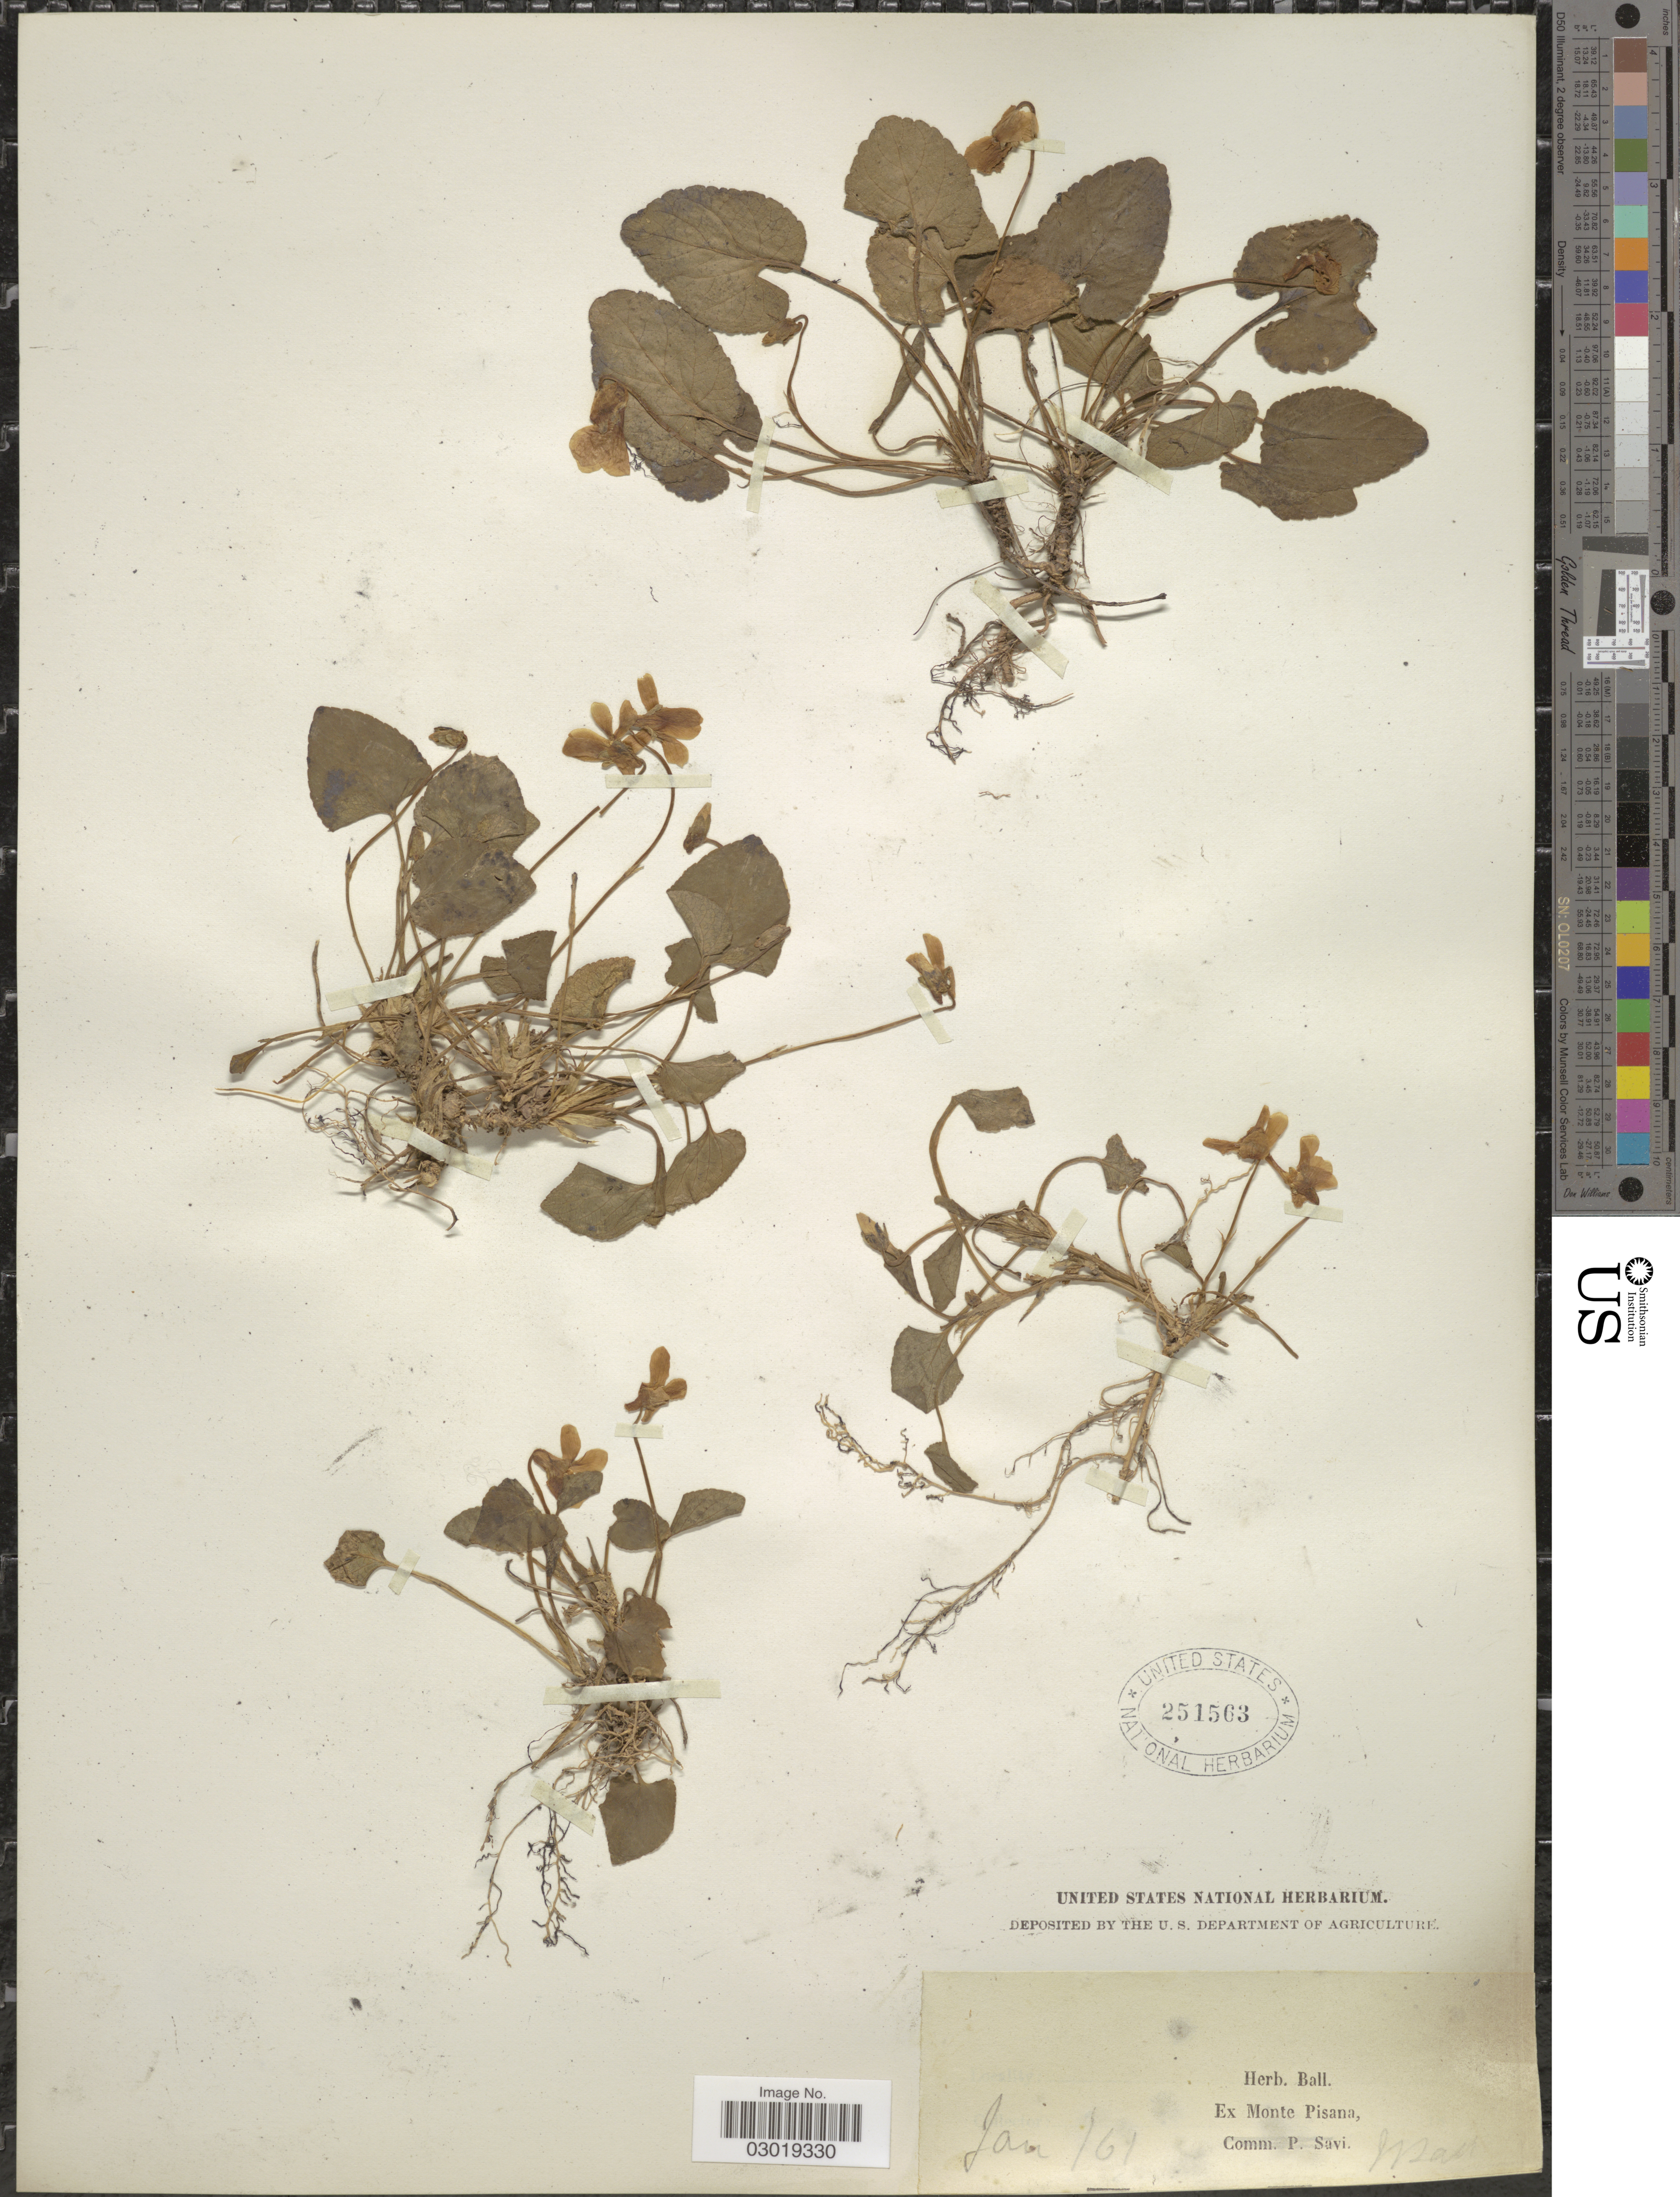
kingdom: Plantae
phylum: Tracheophyta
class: Magnoliopsida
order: Malpighiales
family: Violaceae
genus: Viola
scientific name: Viola sp.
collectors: J. Ball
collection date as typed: Transcribed d/m/y: /1/61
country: Italy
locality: Pisana.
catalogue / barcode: US 251563